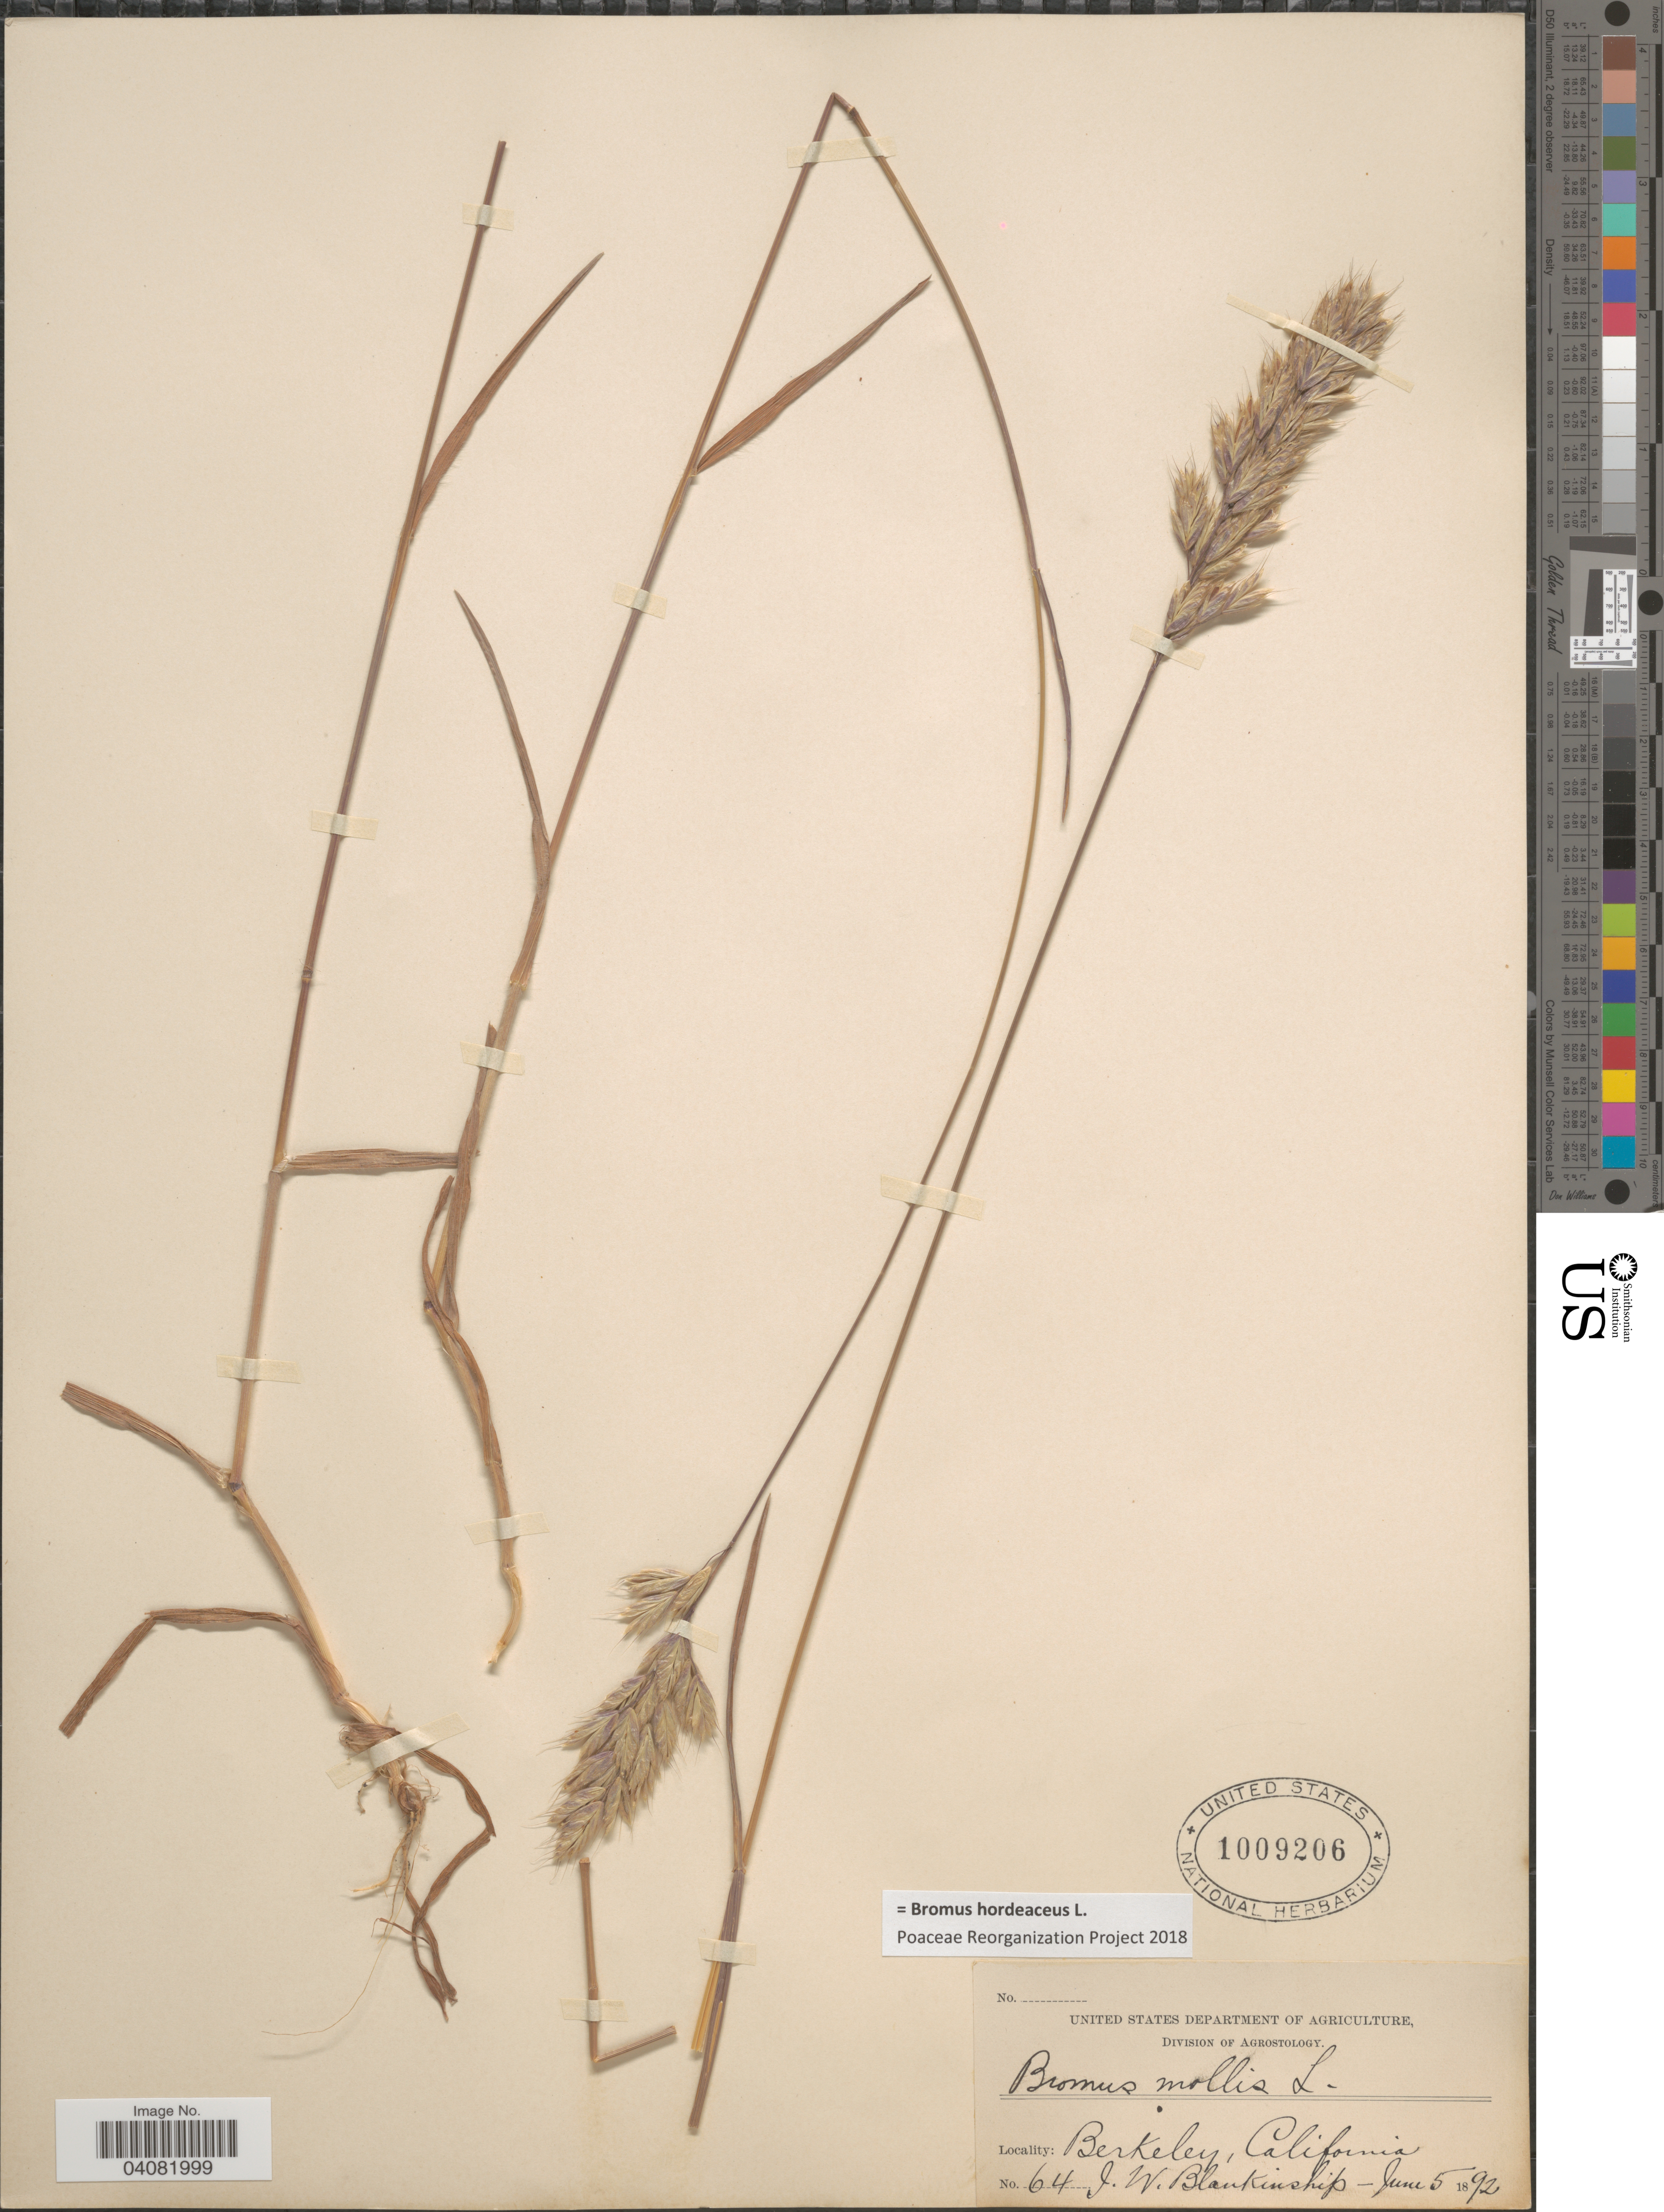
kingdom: Plantae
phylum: Tracheophyta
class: Liliopsida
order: Poales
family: Poaceae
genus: Bromus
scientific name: Bromus hordeaceus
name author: L.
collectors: J. W. Blankinship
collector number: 64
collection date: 1892-06-05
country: United States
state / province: California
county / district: Alameda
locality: Berkeley.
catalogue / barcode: US 1009206